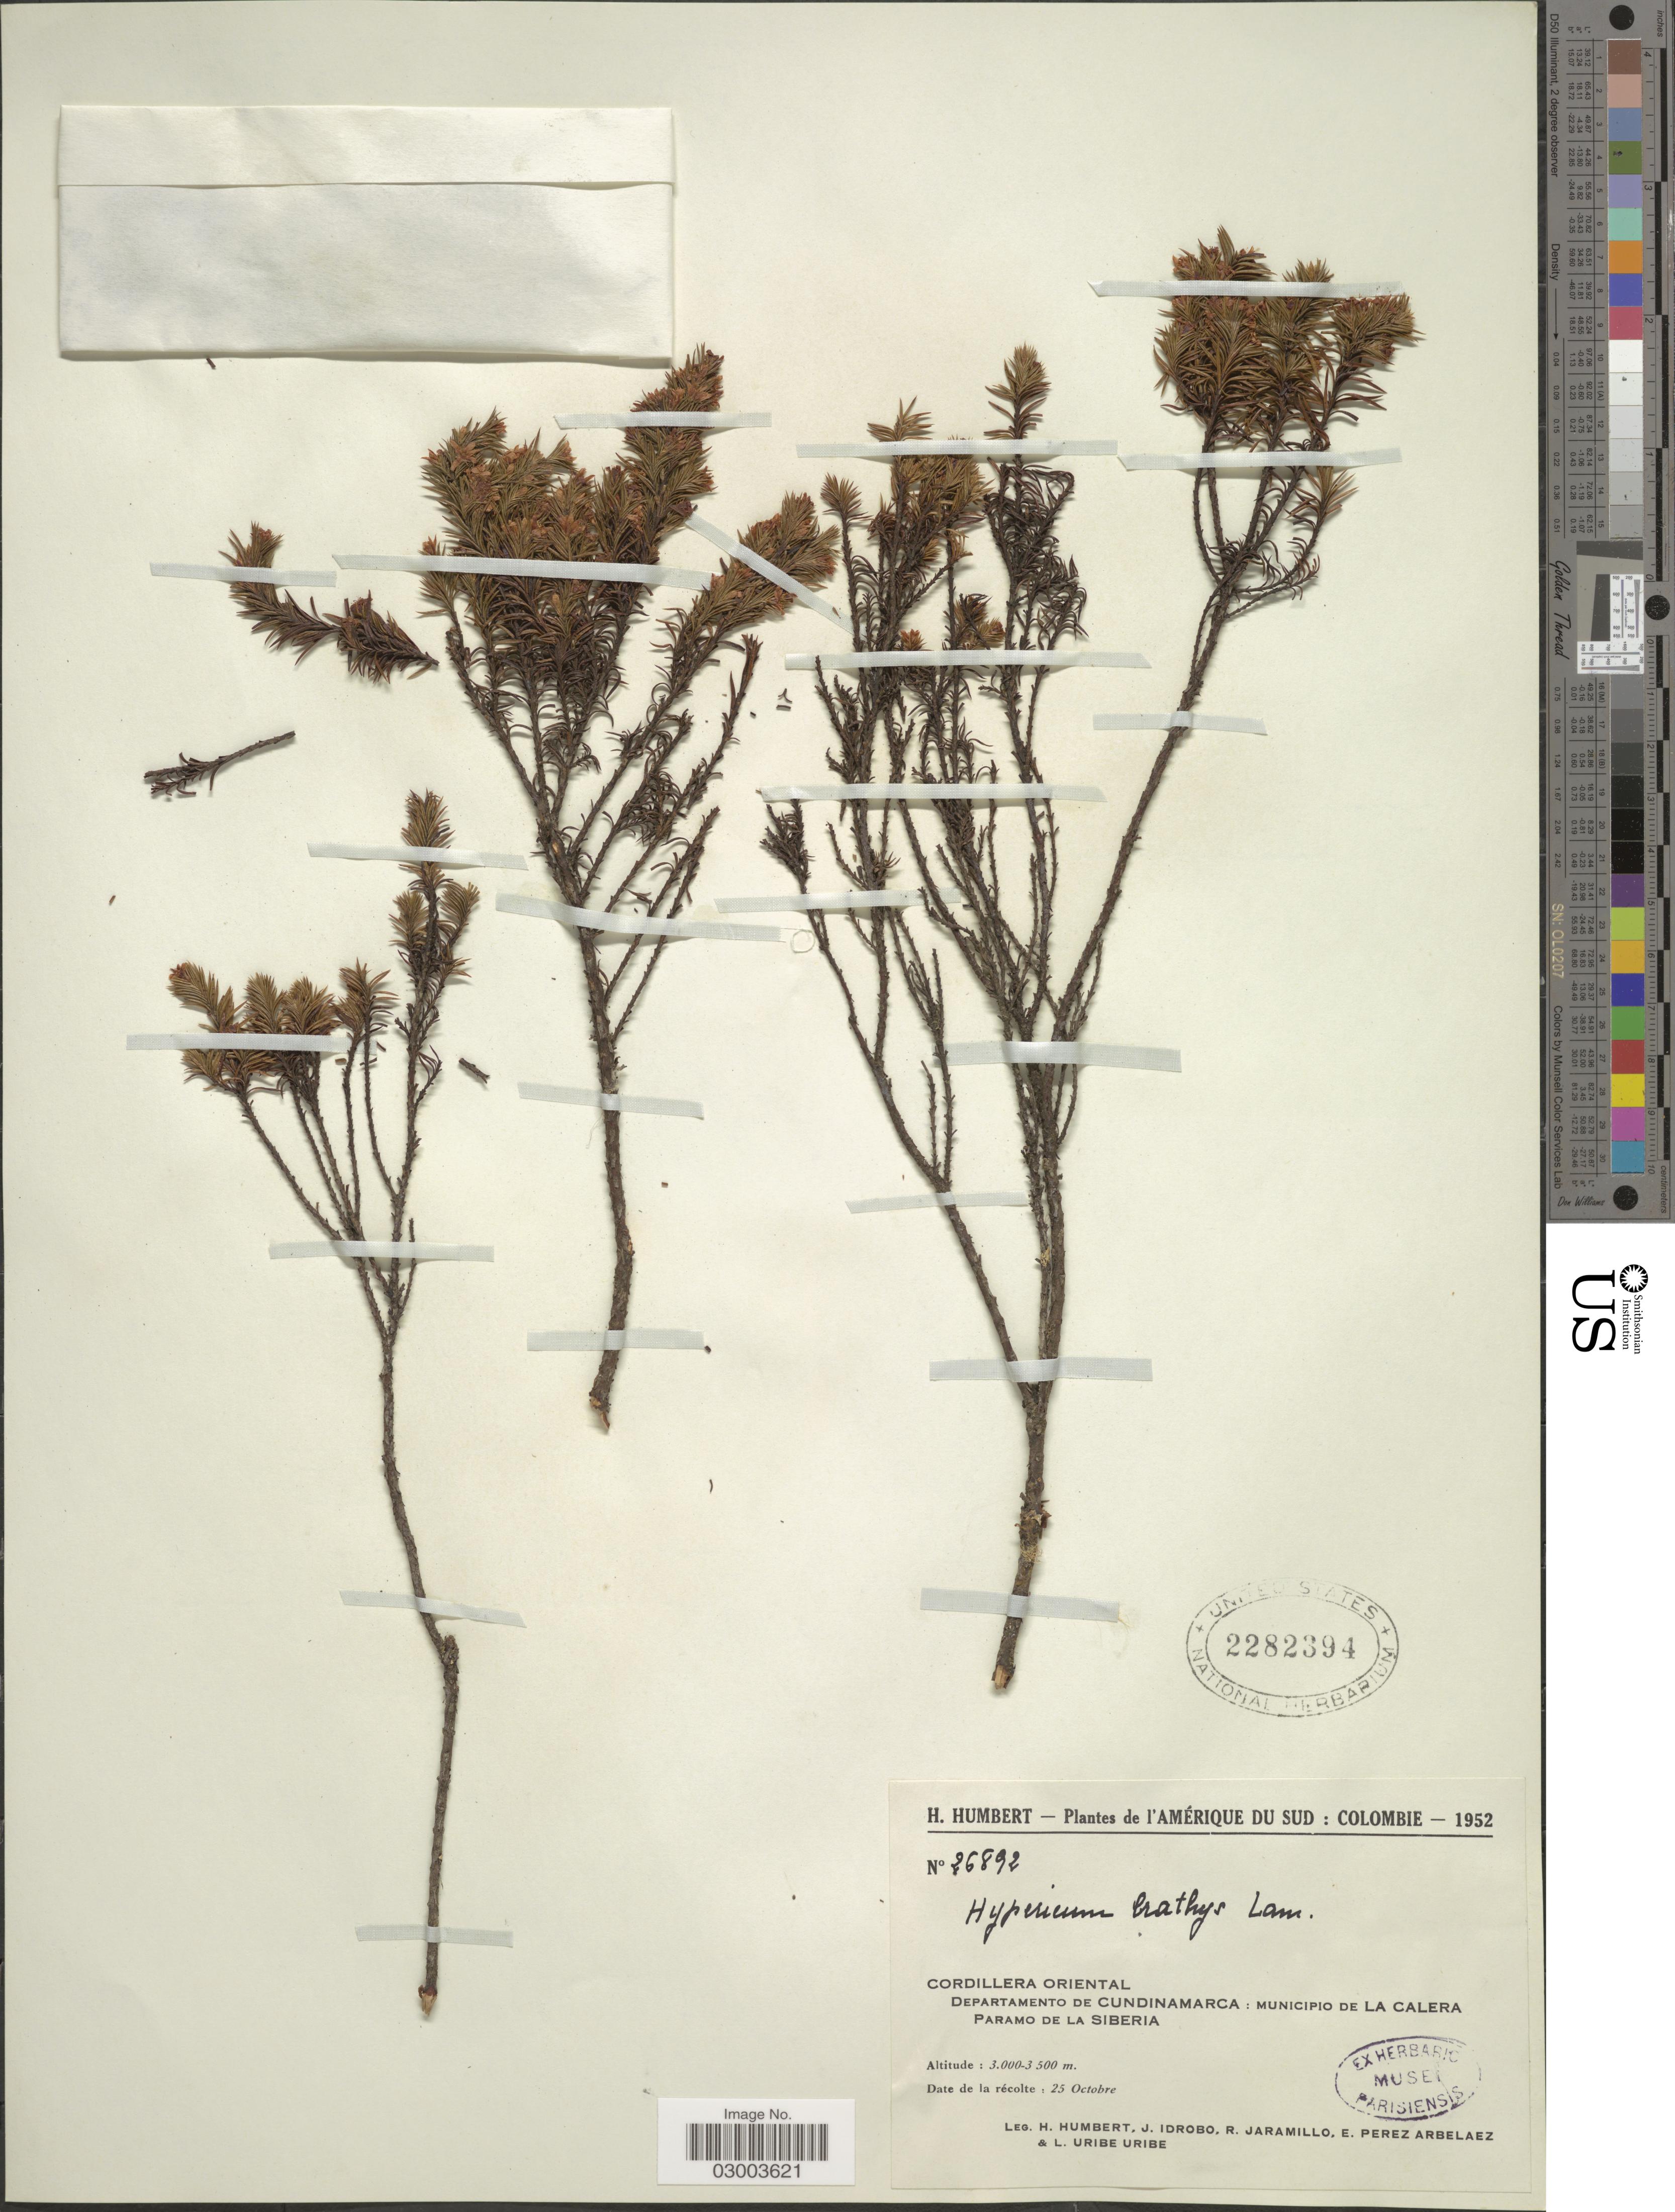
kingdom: Plantae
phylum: Tracheophyta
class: Magnoliopsida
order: Malpighiales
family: Hypericaceae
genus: Hypericum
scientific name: Hypericum juniperinum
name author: Kunth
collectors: H. Humbert, J. M. Idrobo, R. Jaramillo, E. Pérez Arbeláez & L. Uribe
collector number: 26892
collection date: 1952-10-25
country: Colombia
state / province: Cundinamarca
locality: Cordillera Oriental, Departamento de Cundinamarca: Municipio de La Calera Paramo de la Siberia.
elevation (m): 3000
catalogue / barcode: US 2282394